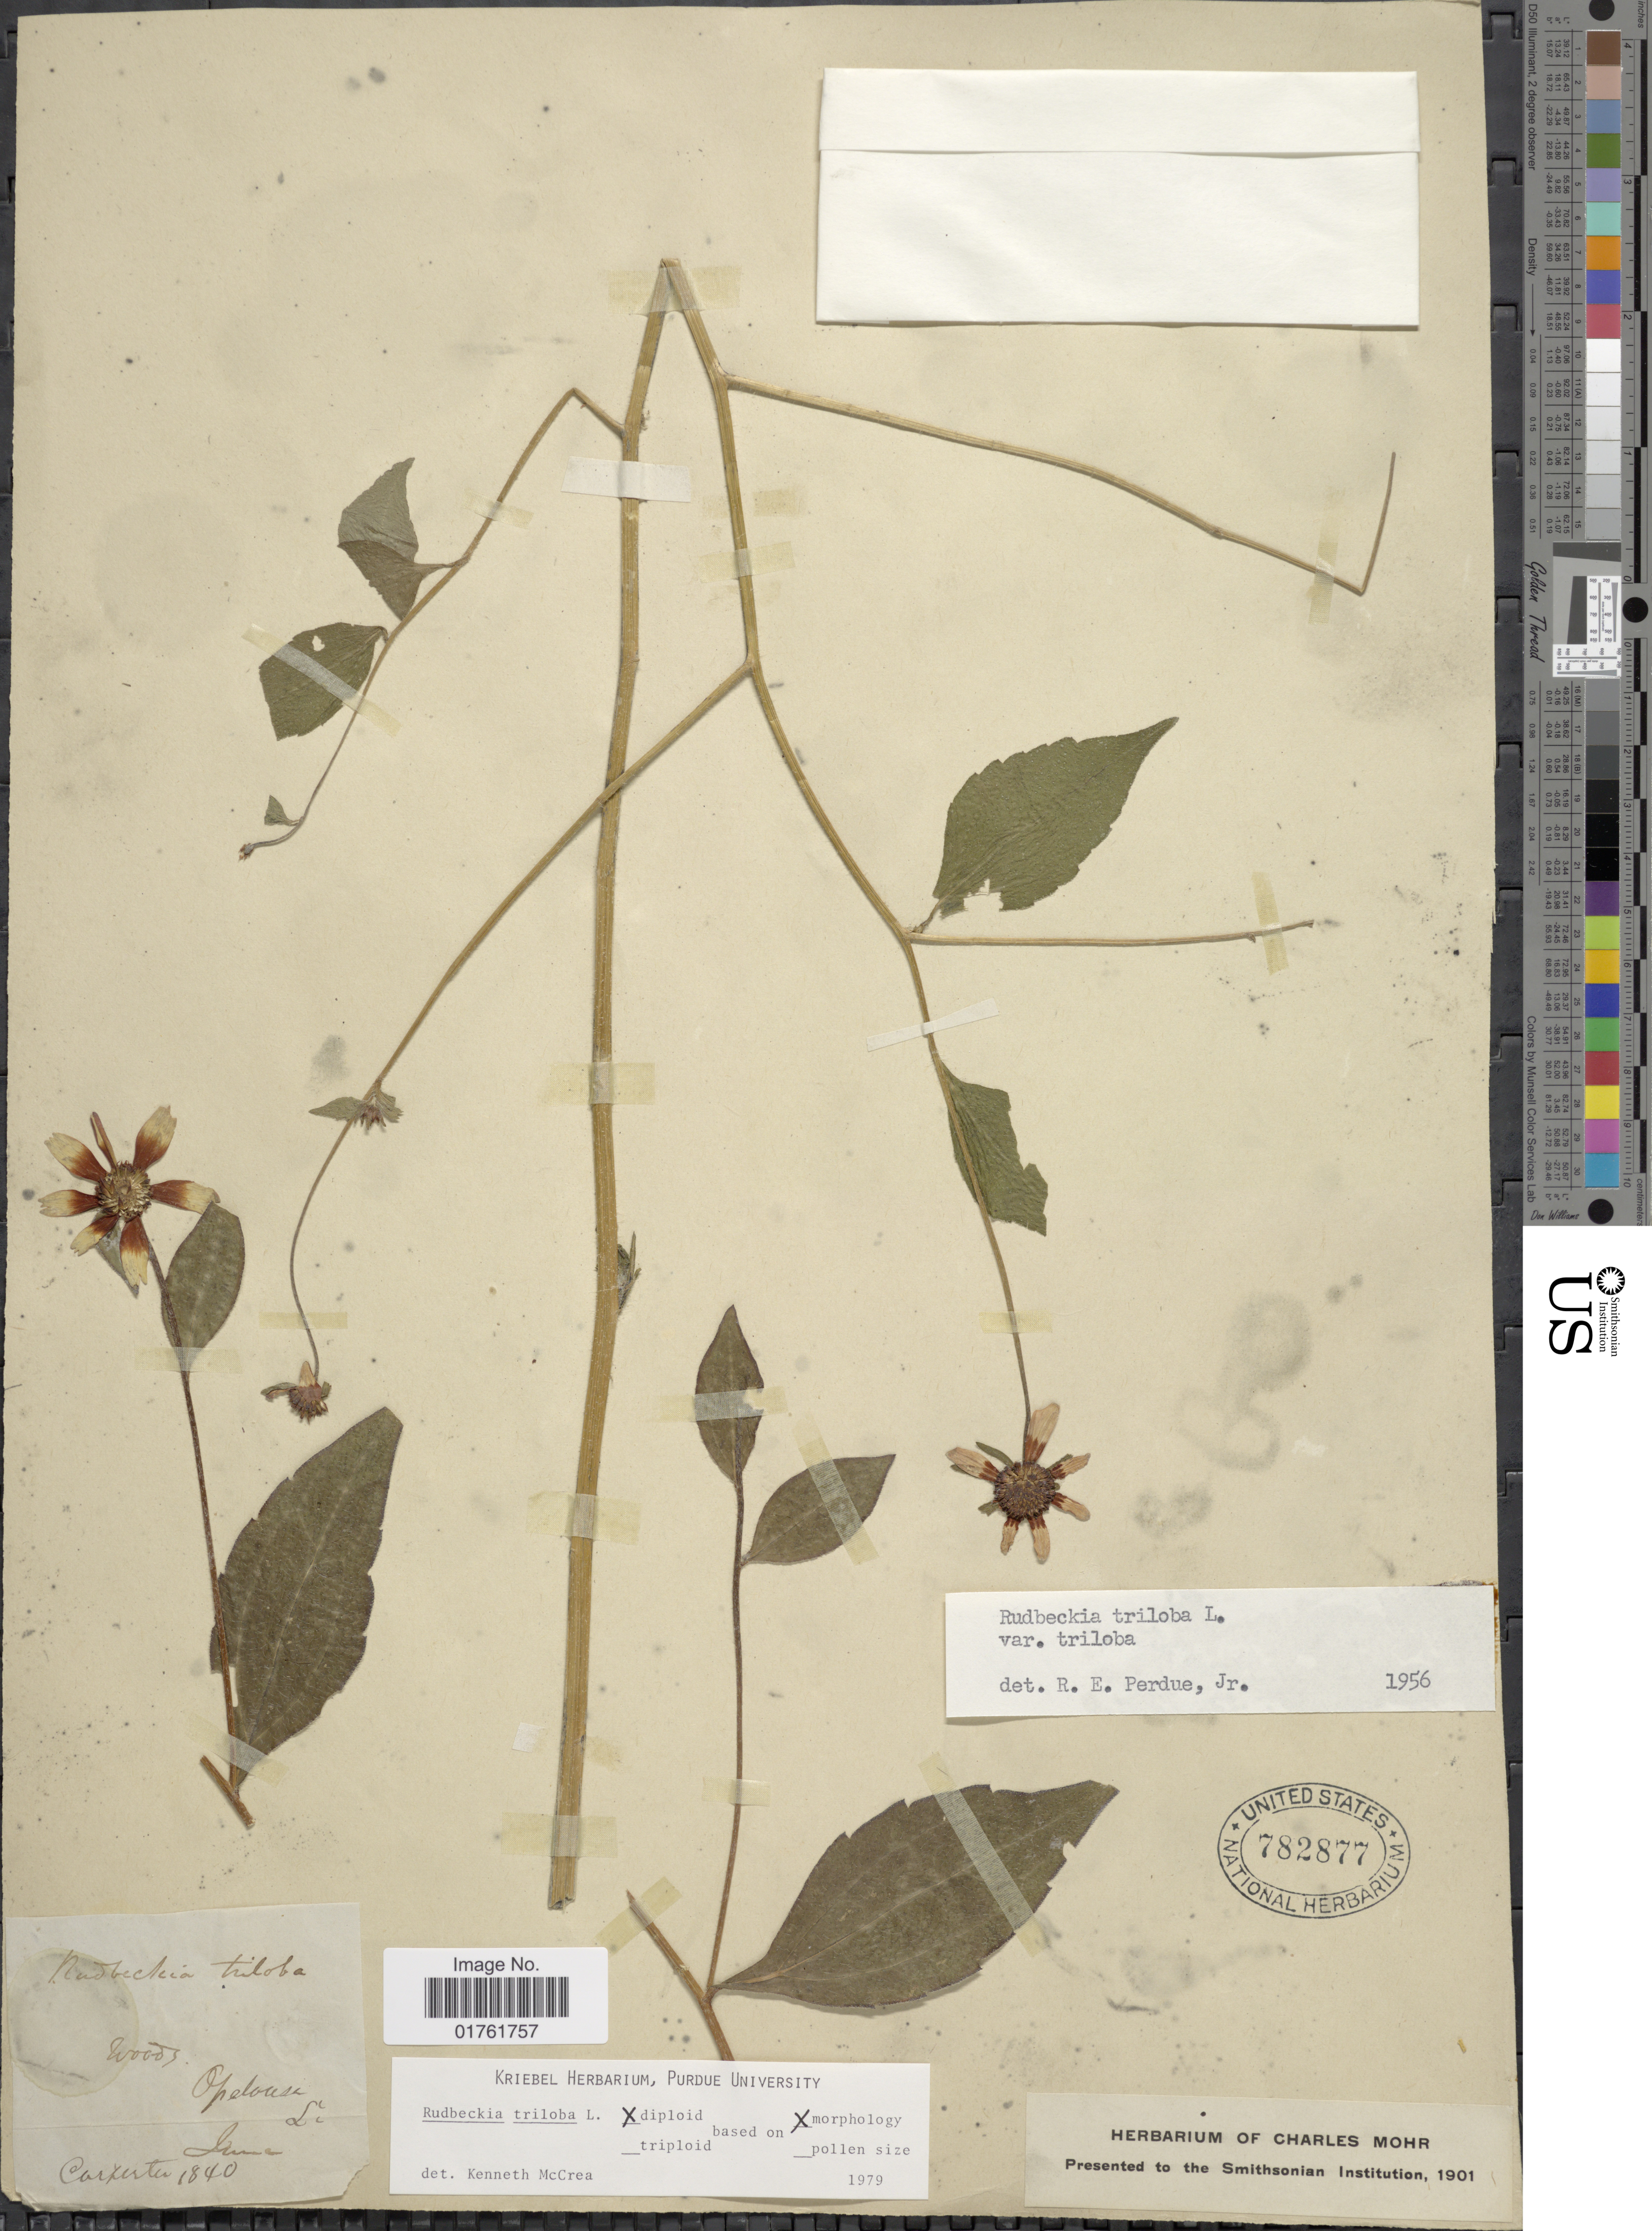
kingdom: Plantae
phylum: Tracheophyta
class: Magnoliopsida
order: Asterales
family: Asteraceae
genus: Rudbeckia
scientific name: Rudbeckia triloba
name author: L.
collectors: -. Carpenter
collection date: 1840-06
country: United States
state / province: Louisiana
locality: Woods, Opelousas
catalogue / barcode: US 782877